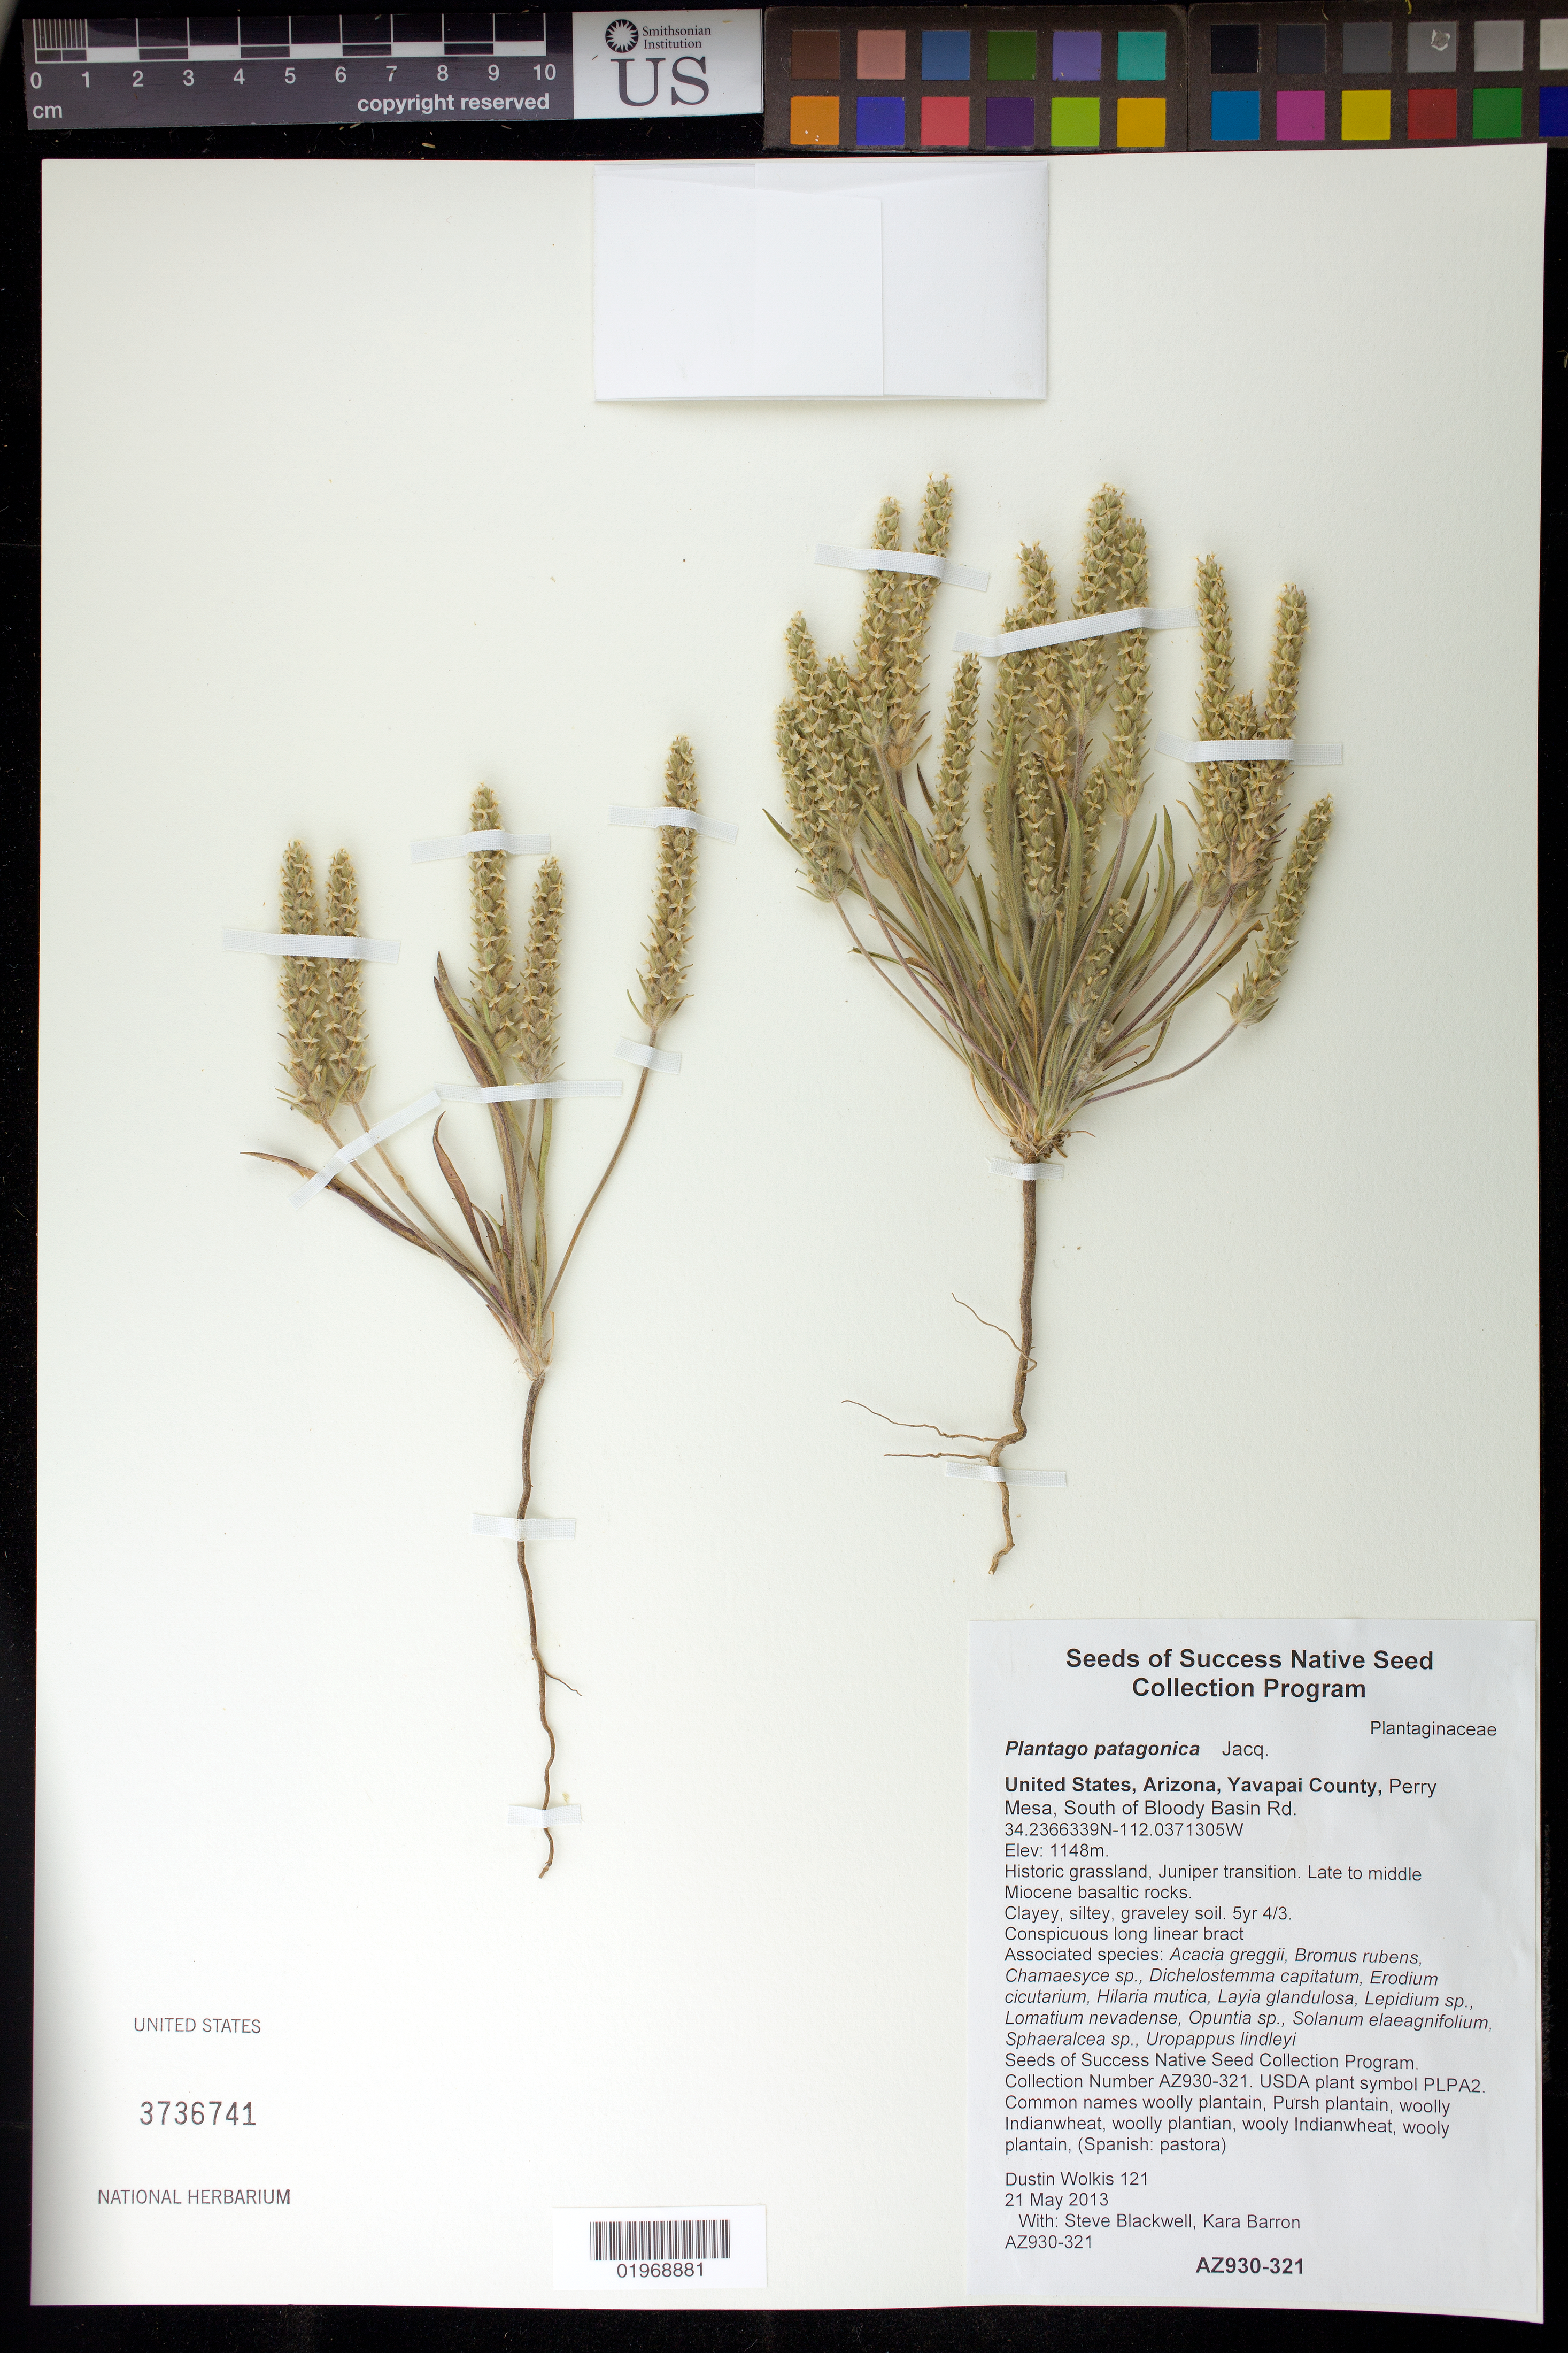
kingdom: Plantae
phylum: Tracheophyta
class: Magnoliopsida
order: Lamiales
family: Plantaginaceae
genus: Plantago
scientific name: Plantago patagonica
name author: Jacq.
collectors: D. Wolkis, S. Blackwell & K. Barron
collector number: AZ930-321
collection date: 2013-05-21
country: United States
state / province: Arizona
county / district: Yavapai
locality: S of Bloody Basin Rd., Perry Mesa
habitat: Historic grassland, Juniper transition, late to middle Miocene basaltic rocks. Clayey, siltey, gravely soil.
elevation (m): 1148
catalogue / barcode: US 3736741